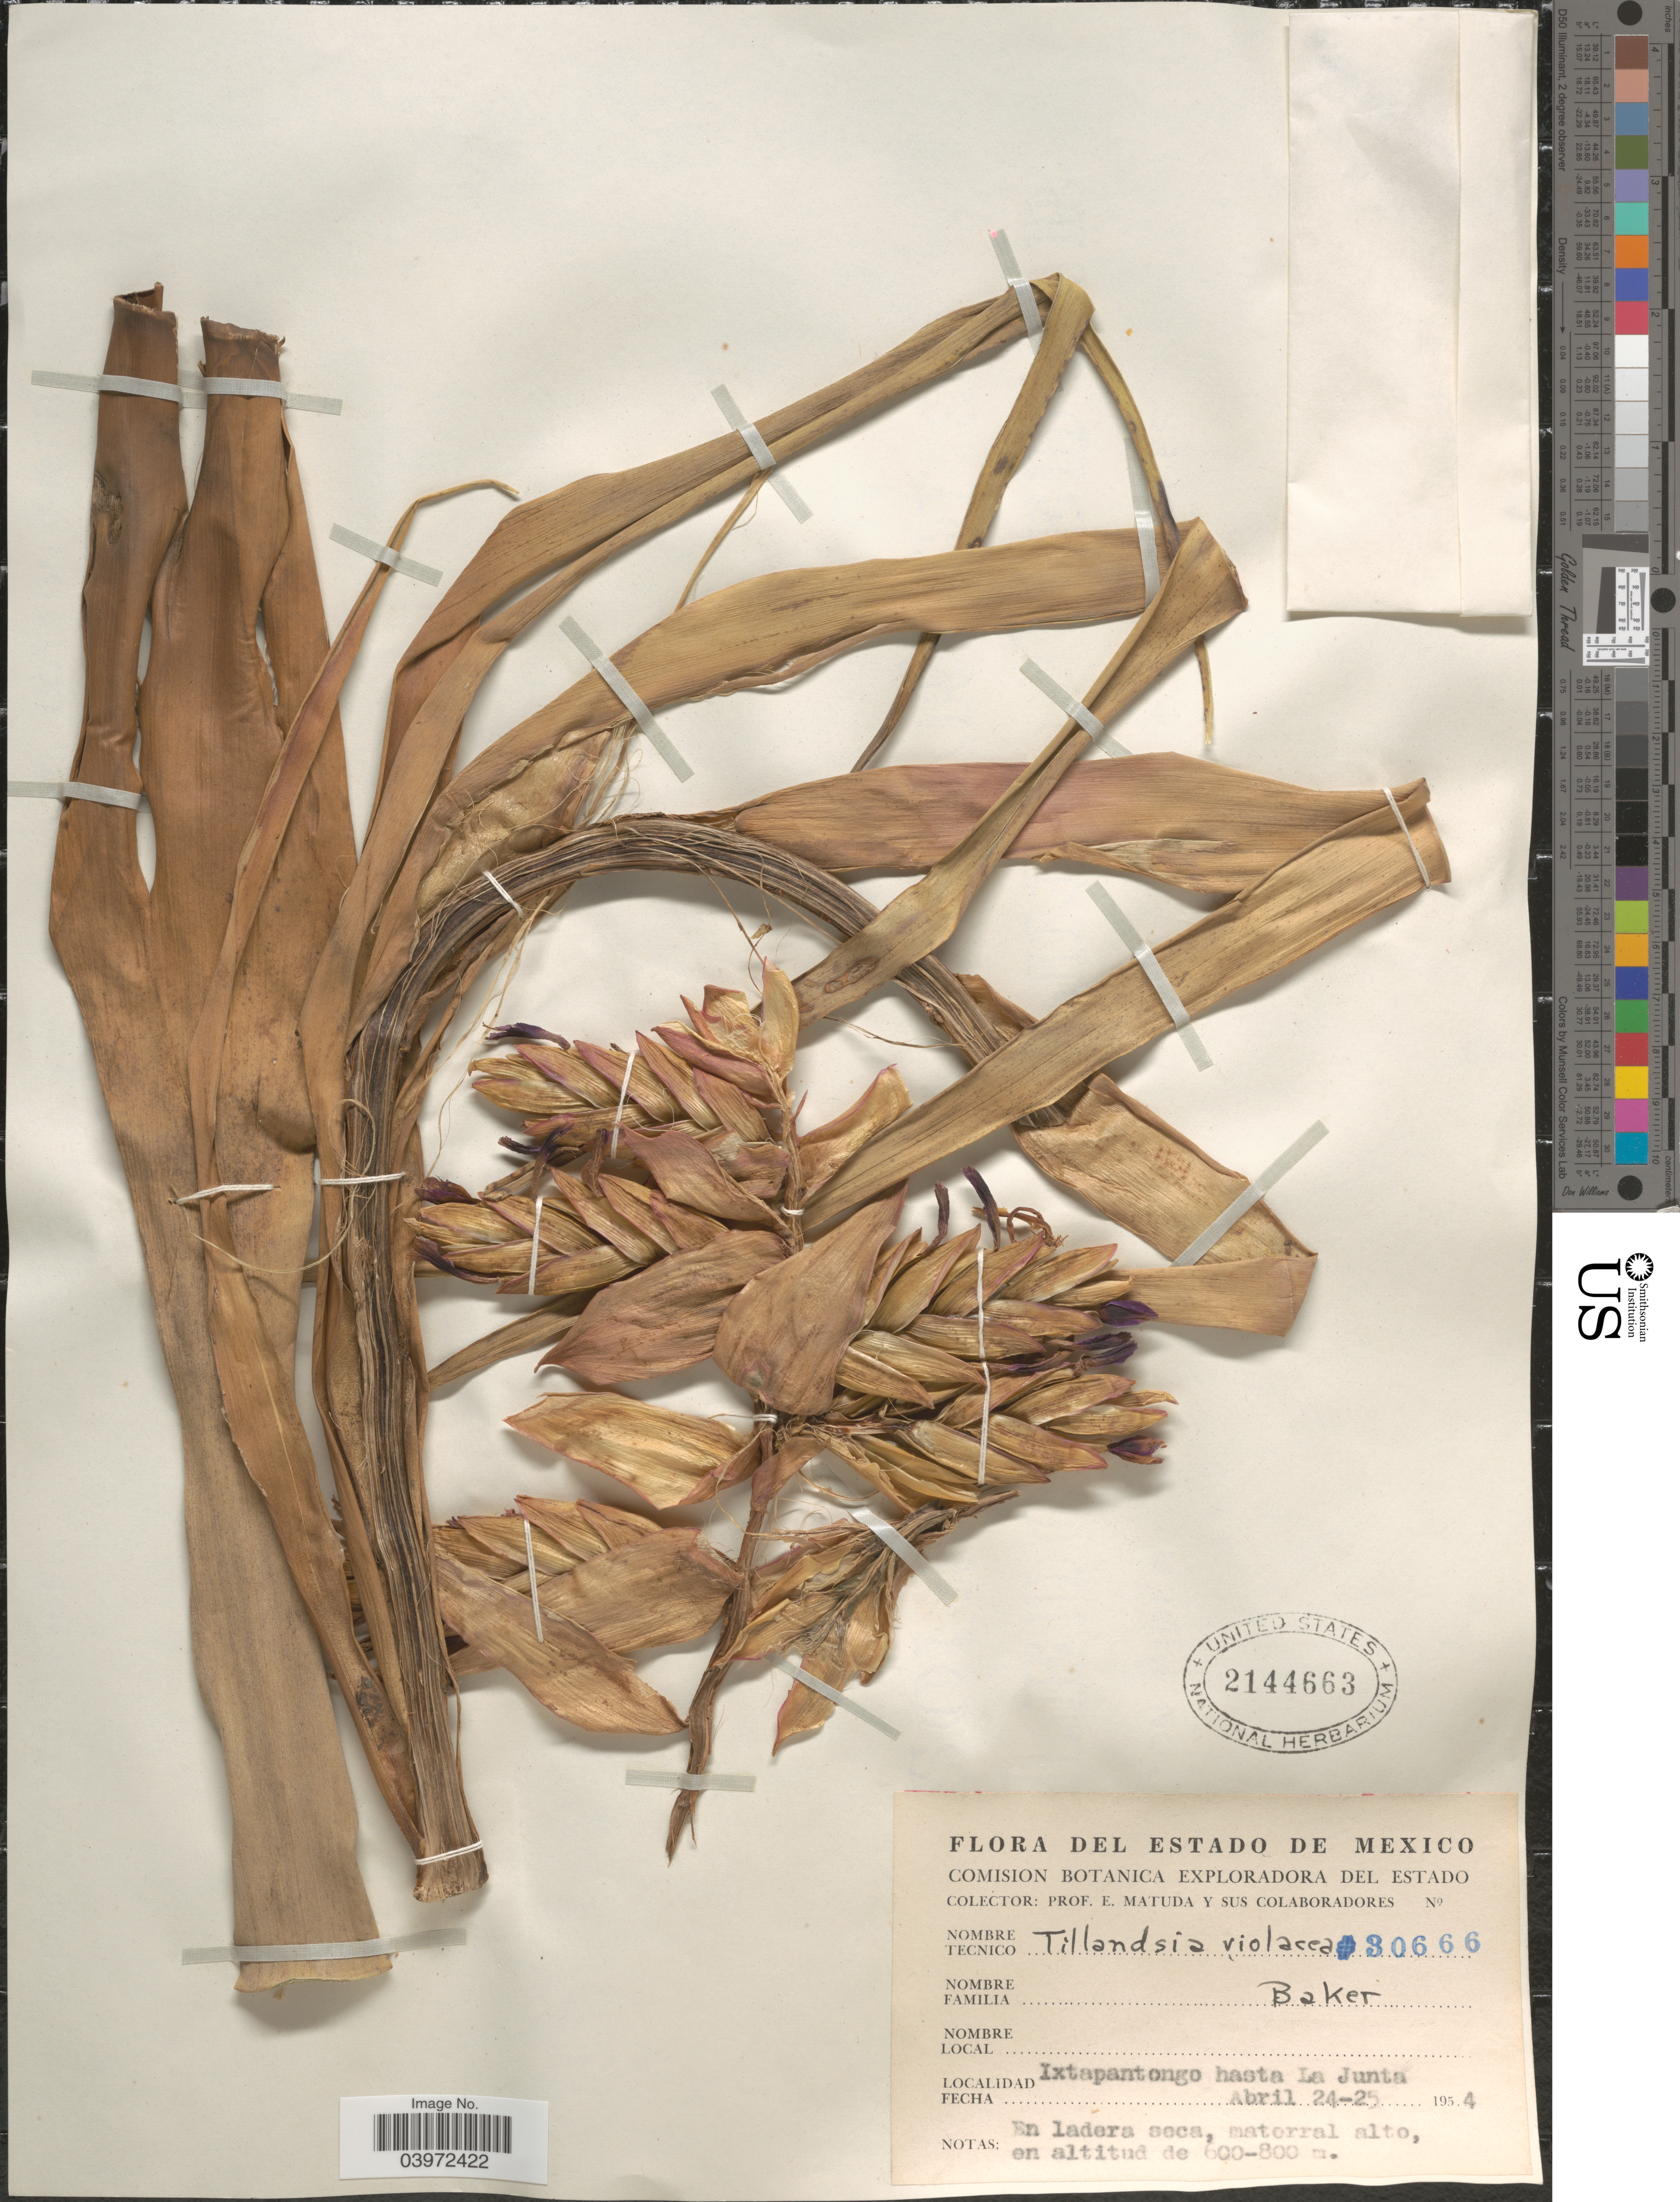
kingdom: Plantae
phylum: Tracheophyta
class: Liliopsida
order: Poales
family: Bromeliaceae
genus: Tillandsia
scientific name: Tillandsia violacea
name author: Klotzsch ex Beer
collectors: E. Matuda & Sus Colaboradores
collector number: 30666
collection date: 1954-04-24/1954-04-25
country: Mexico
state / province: México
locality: Ixtapantongo hasta La Junta.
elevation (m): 600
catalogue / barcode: US 2144663